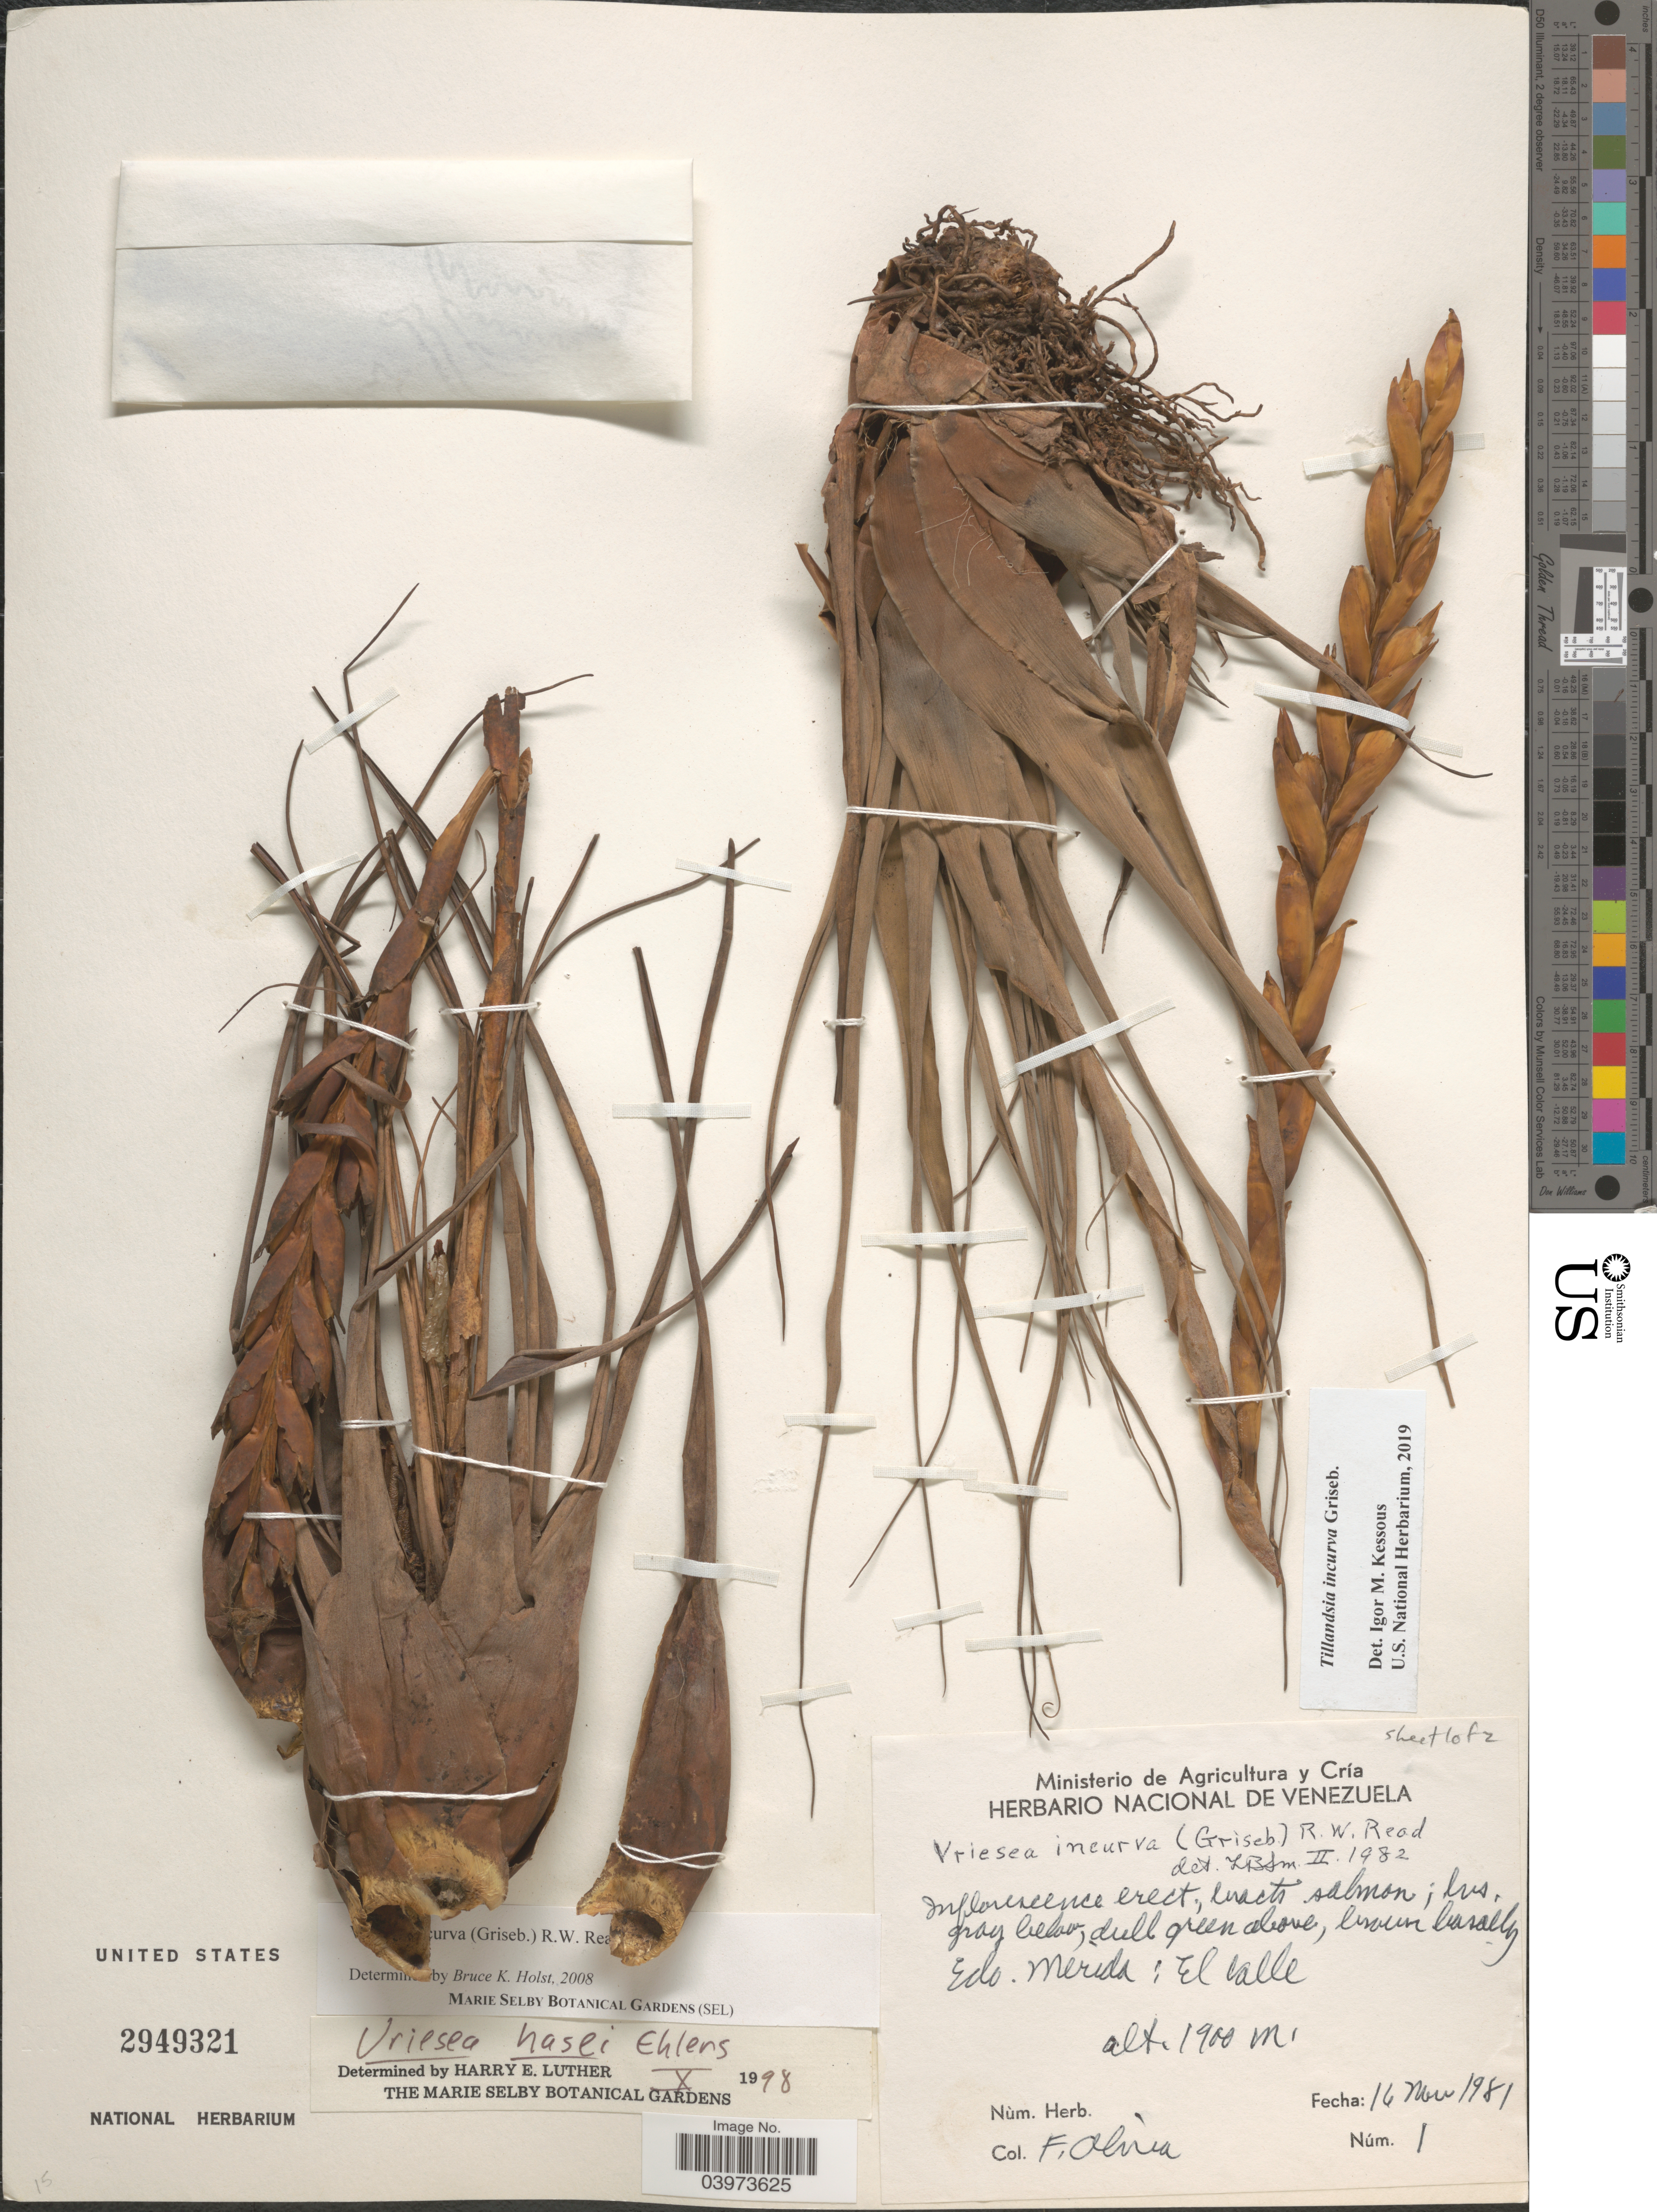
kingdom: Plantae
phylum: Tracheophyta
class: Liliopsida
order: Poales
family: Bromeliaceae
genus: Tillandsia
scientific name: Tillandsia incurva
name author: Griseb.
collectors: F. Oliva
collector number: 1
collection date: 1981-11-16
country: Venezuela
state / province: Merida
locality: El Valle.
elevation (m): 1900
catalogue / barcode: US 2949321